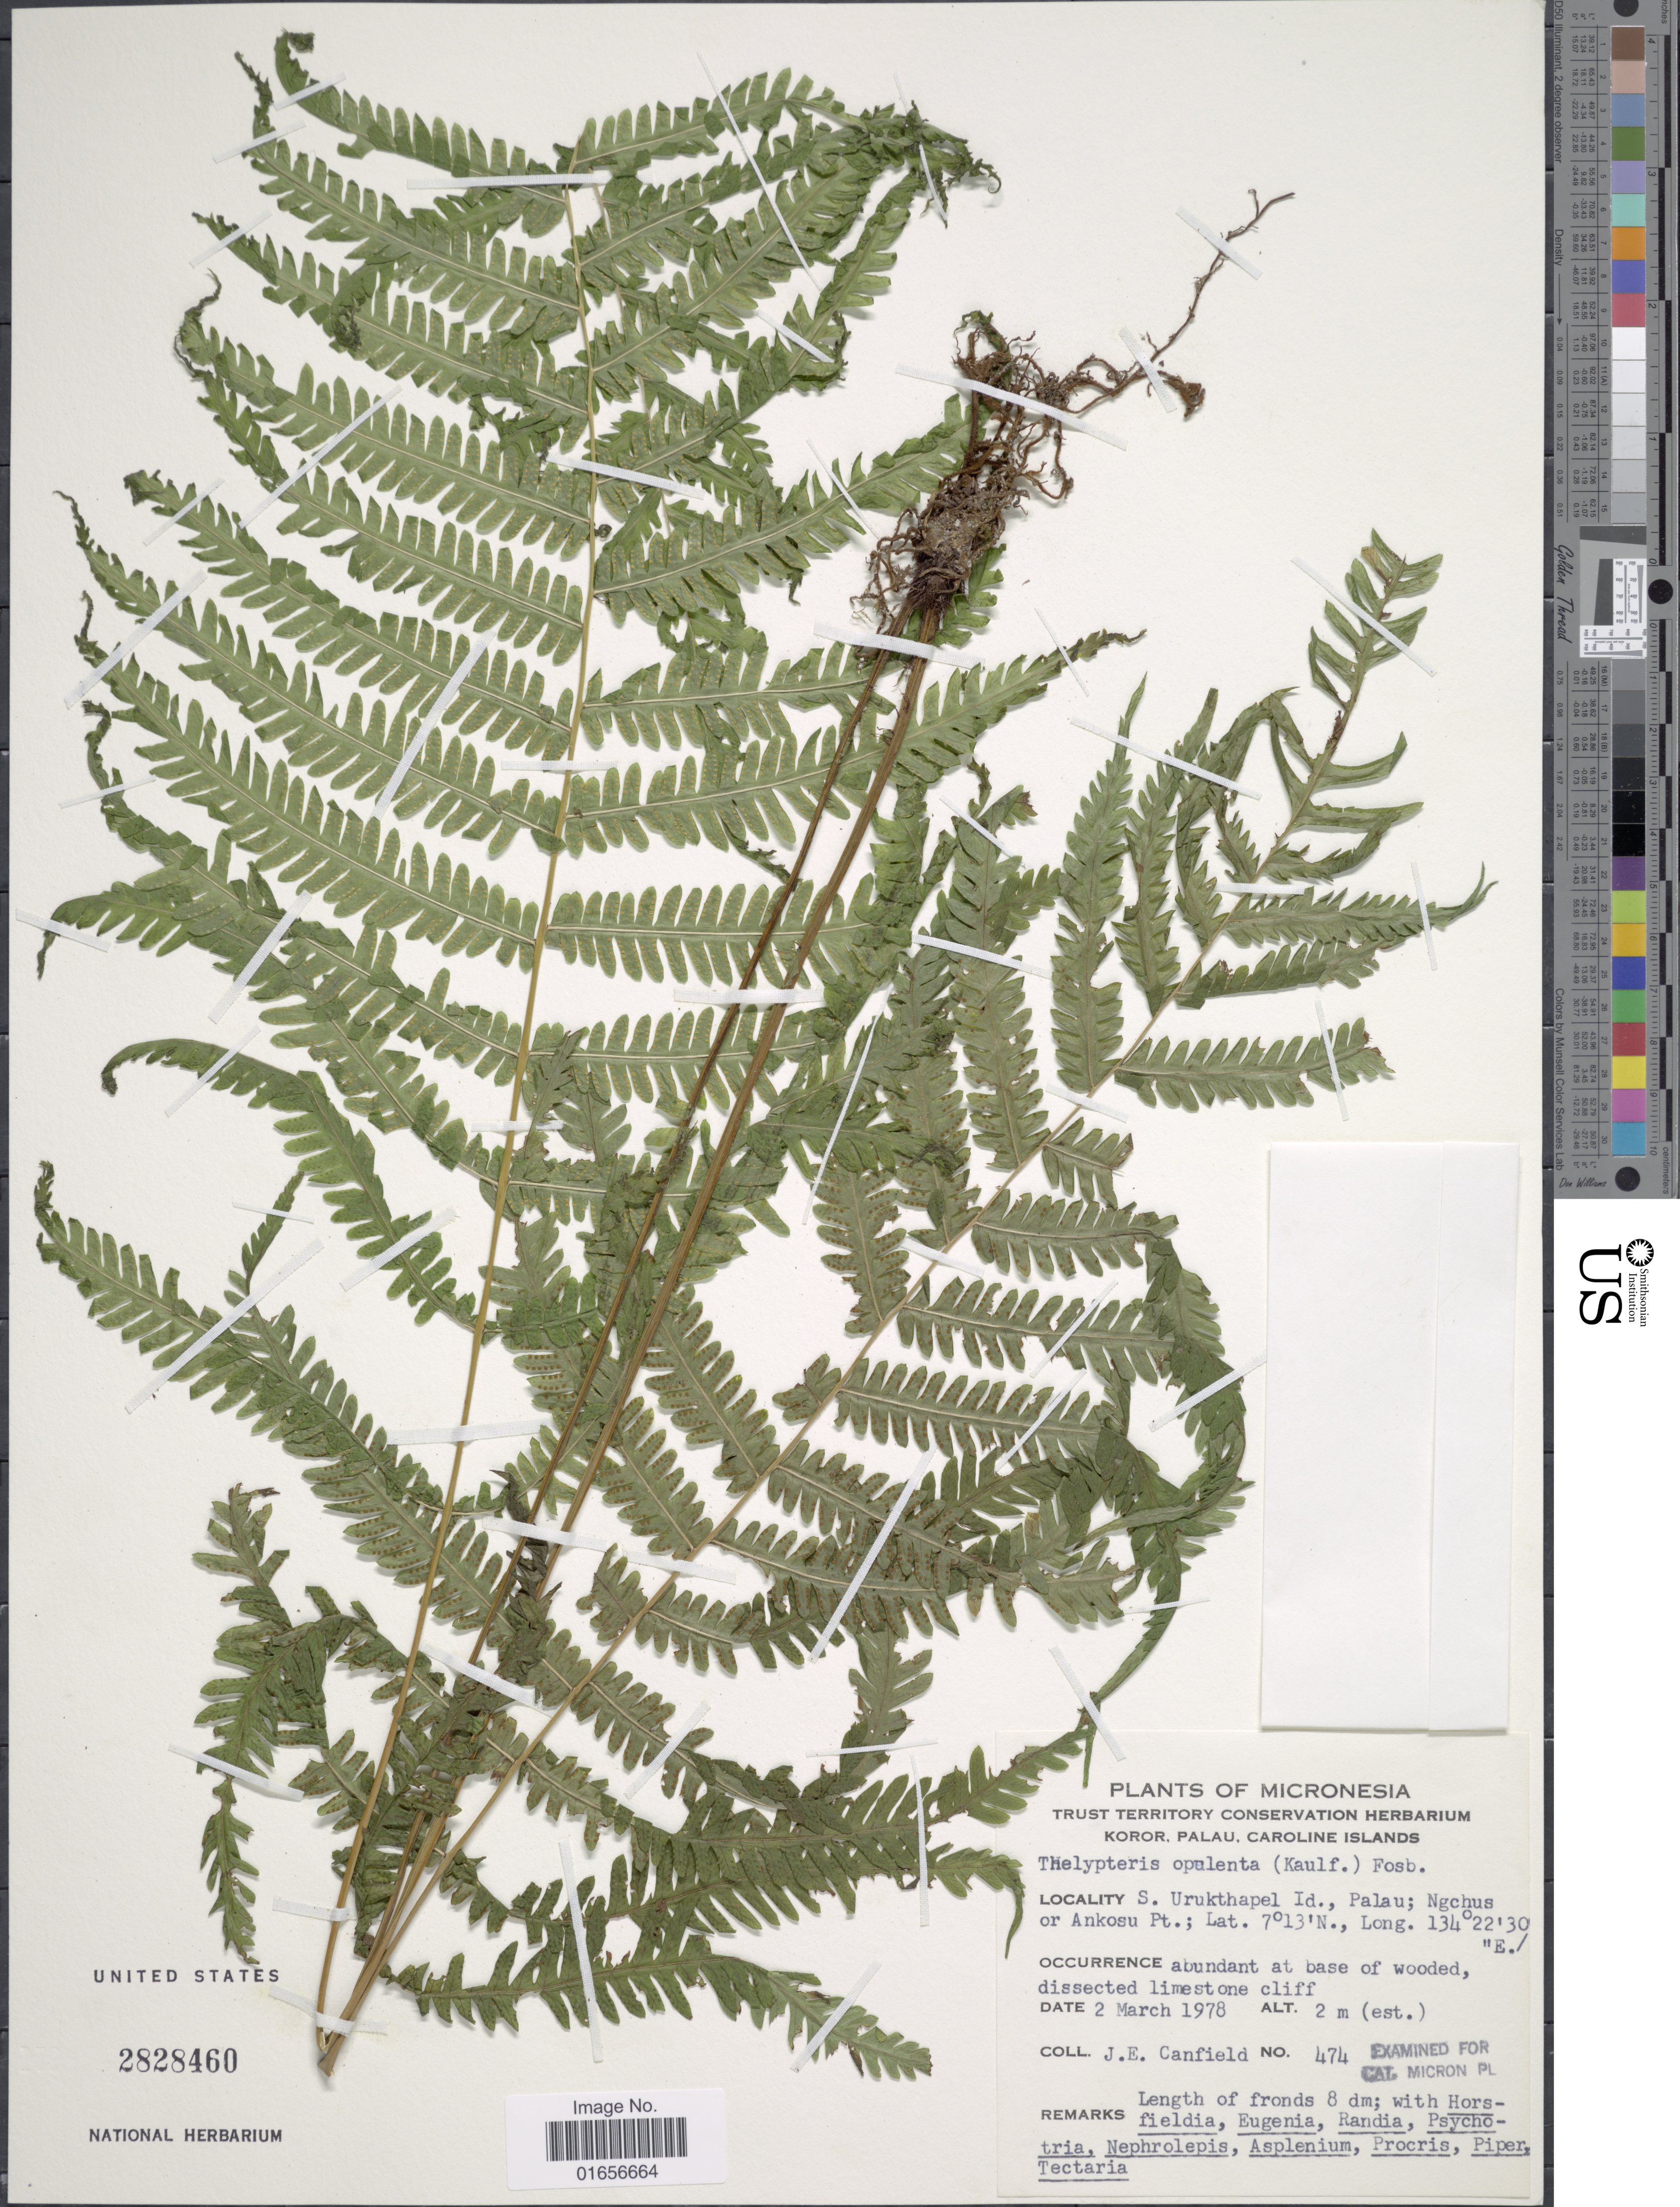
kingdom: Plantae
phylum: Tracheophyta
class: Polypodiopsida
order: Polypodiales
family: Thelypteridaceae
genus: Amphineuron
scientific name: Amphineuron opulentum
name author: (Kaulf.) Holttum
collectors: J. E. Canfield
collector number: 474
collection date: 1978-03-02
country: Palau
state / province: Koror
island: Ngeruktabel [Urukthapel]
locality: Micronesia, S. Urukthapel Id., Palau; Ngchus or Ankosu Pt.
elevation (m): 2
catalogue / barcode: US 2828460